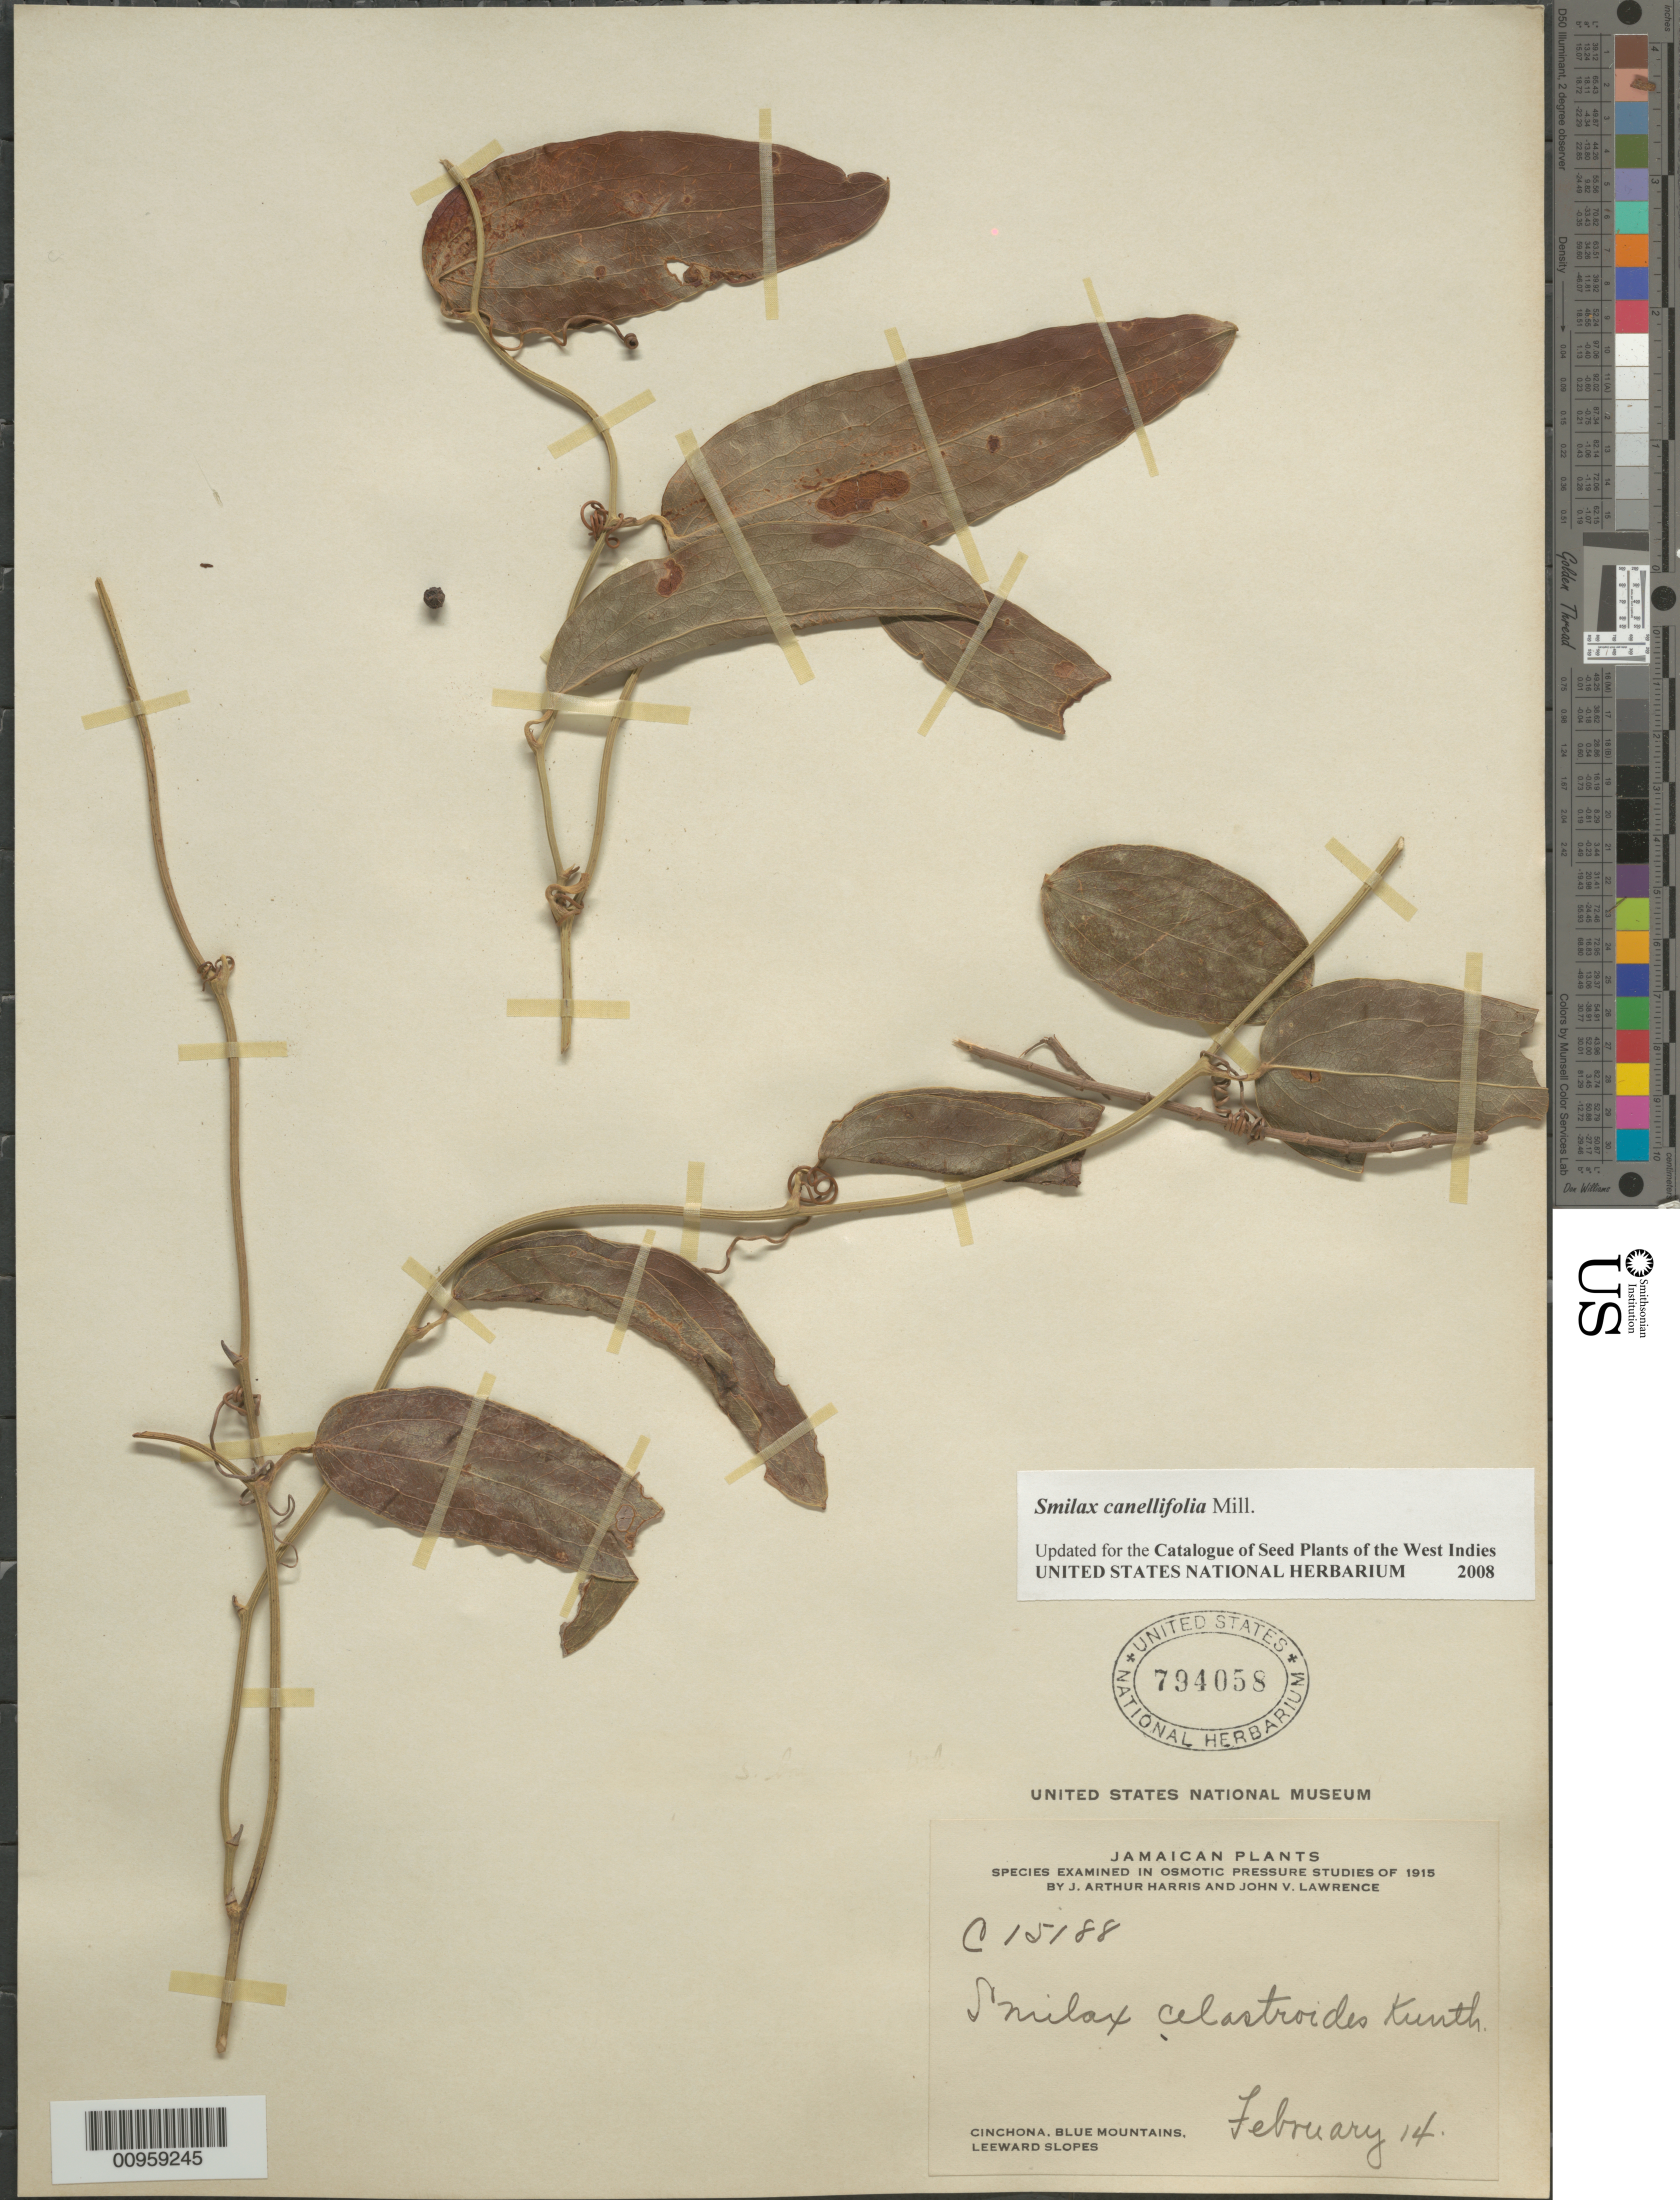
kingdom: Plantae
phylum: Tracheophyta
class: Liliopsida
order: Liliales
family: Smilacaceae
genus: Smilax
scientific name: Smilax canellifolia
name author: Mill.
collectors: J. A. Harris & J. Lawrence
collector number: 15188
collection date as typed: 14 Feb 1915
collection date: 1915-02-14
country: Jamaica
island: Jamaica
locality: Cinchona, Blue Mountains, Leeward Slopes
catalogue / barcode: US 794058